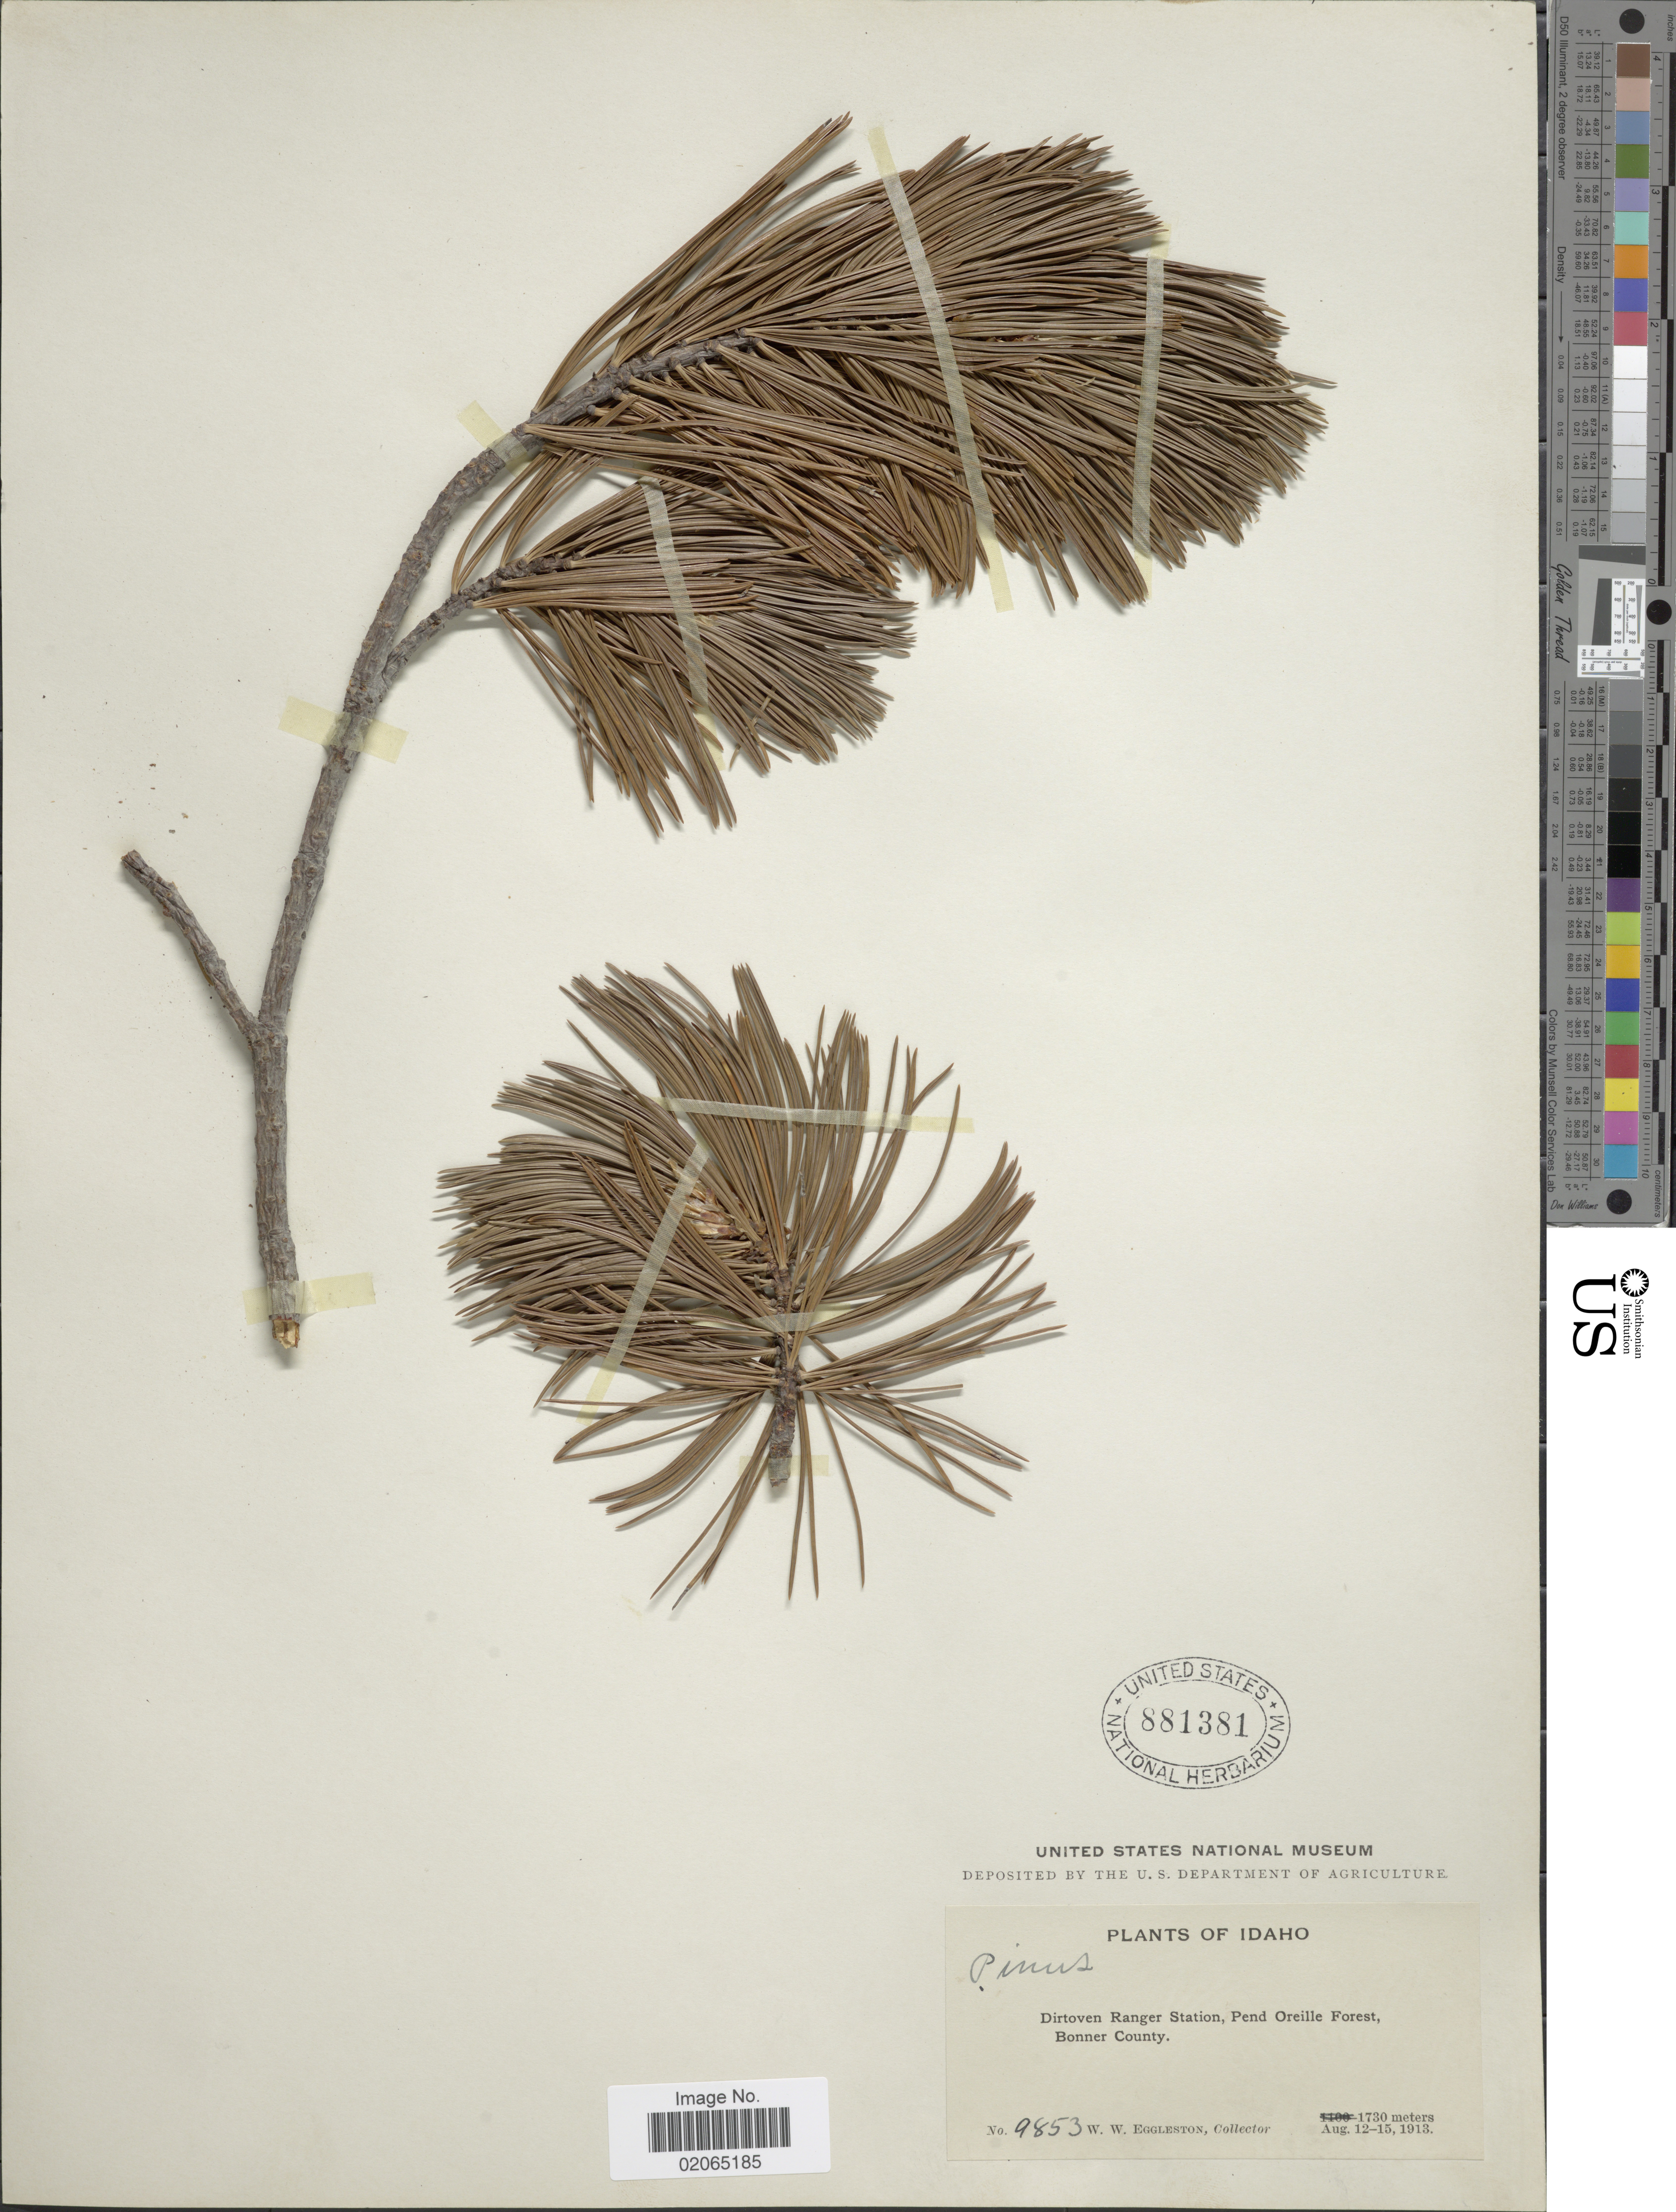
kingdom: Plantae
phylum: Tracheophyta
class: Pinopsida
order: Pinales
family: Pinaceae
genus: Pinus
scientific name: Pinus sp.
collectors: W. W. Eggleston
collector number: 9853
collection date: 1913-08-12/1913-08-15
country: United States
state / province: Idaho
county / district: Bonner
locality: Dirtoven Ranger Station, Pend Oreille Forest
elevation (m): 1730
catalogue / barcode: US 881381